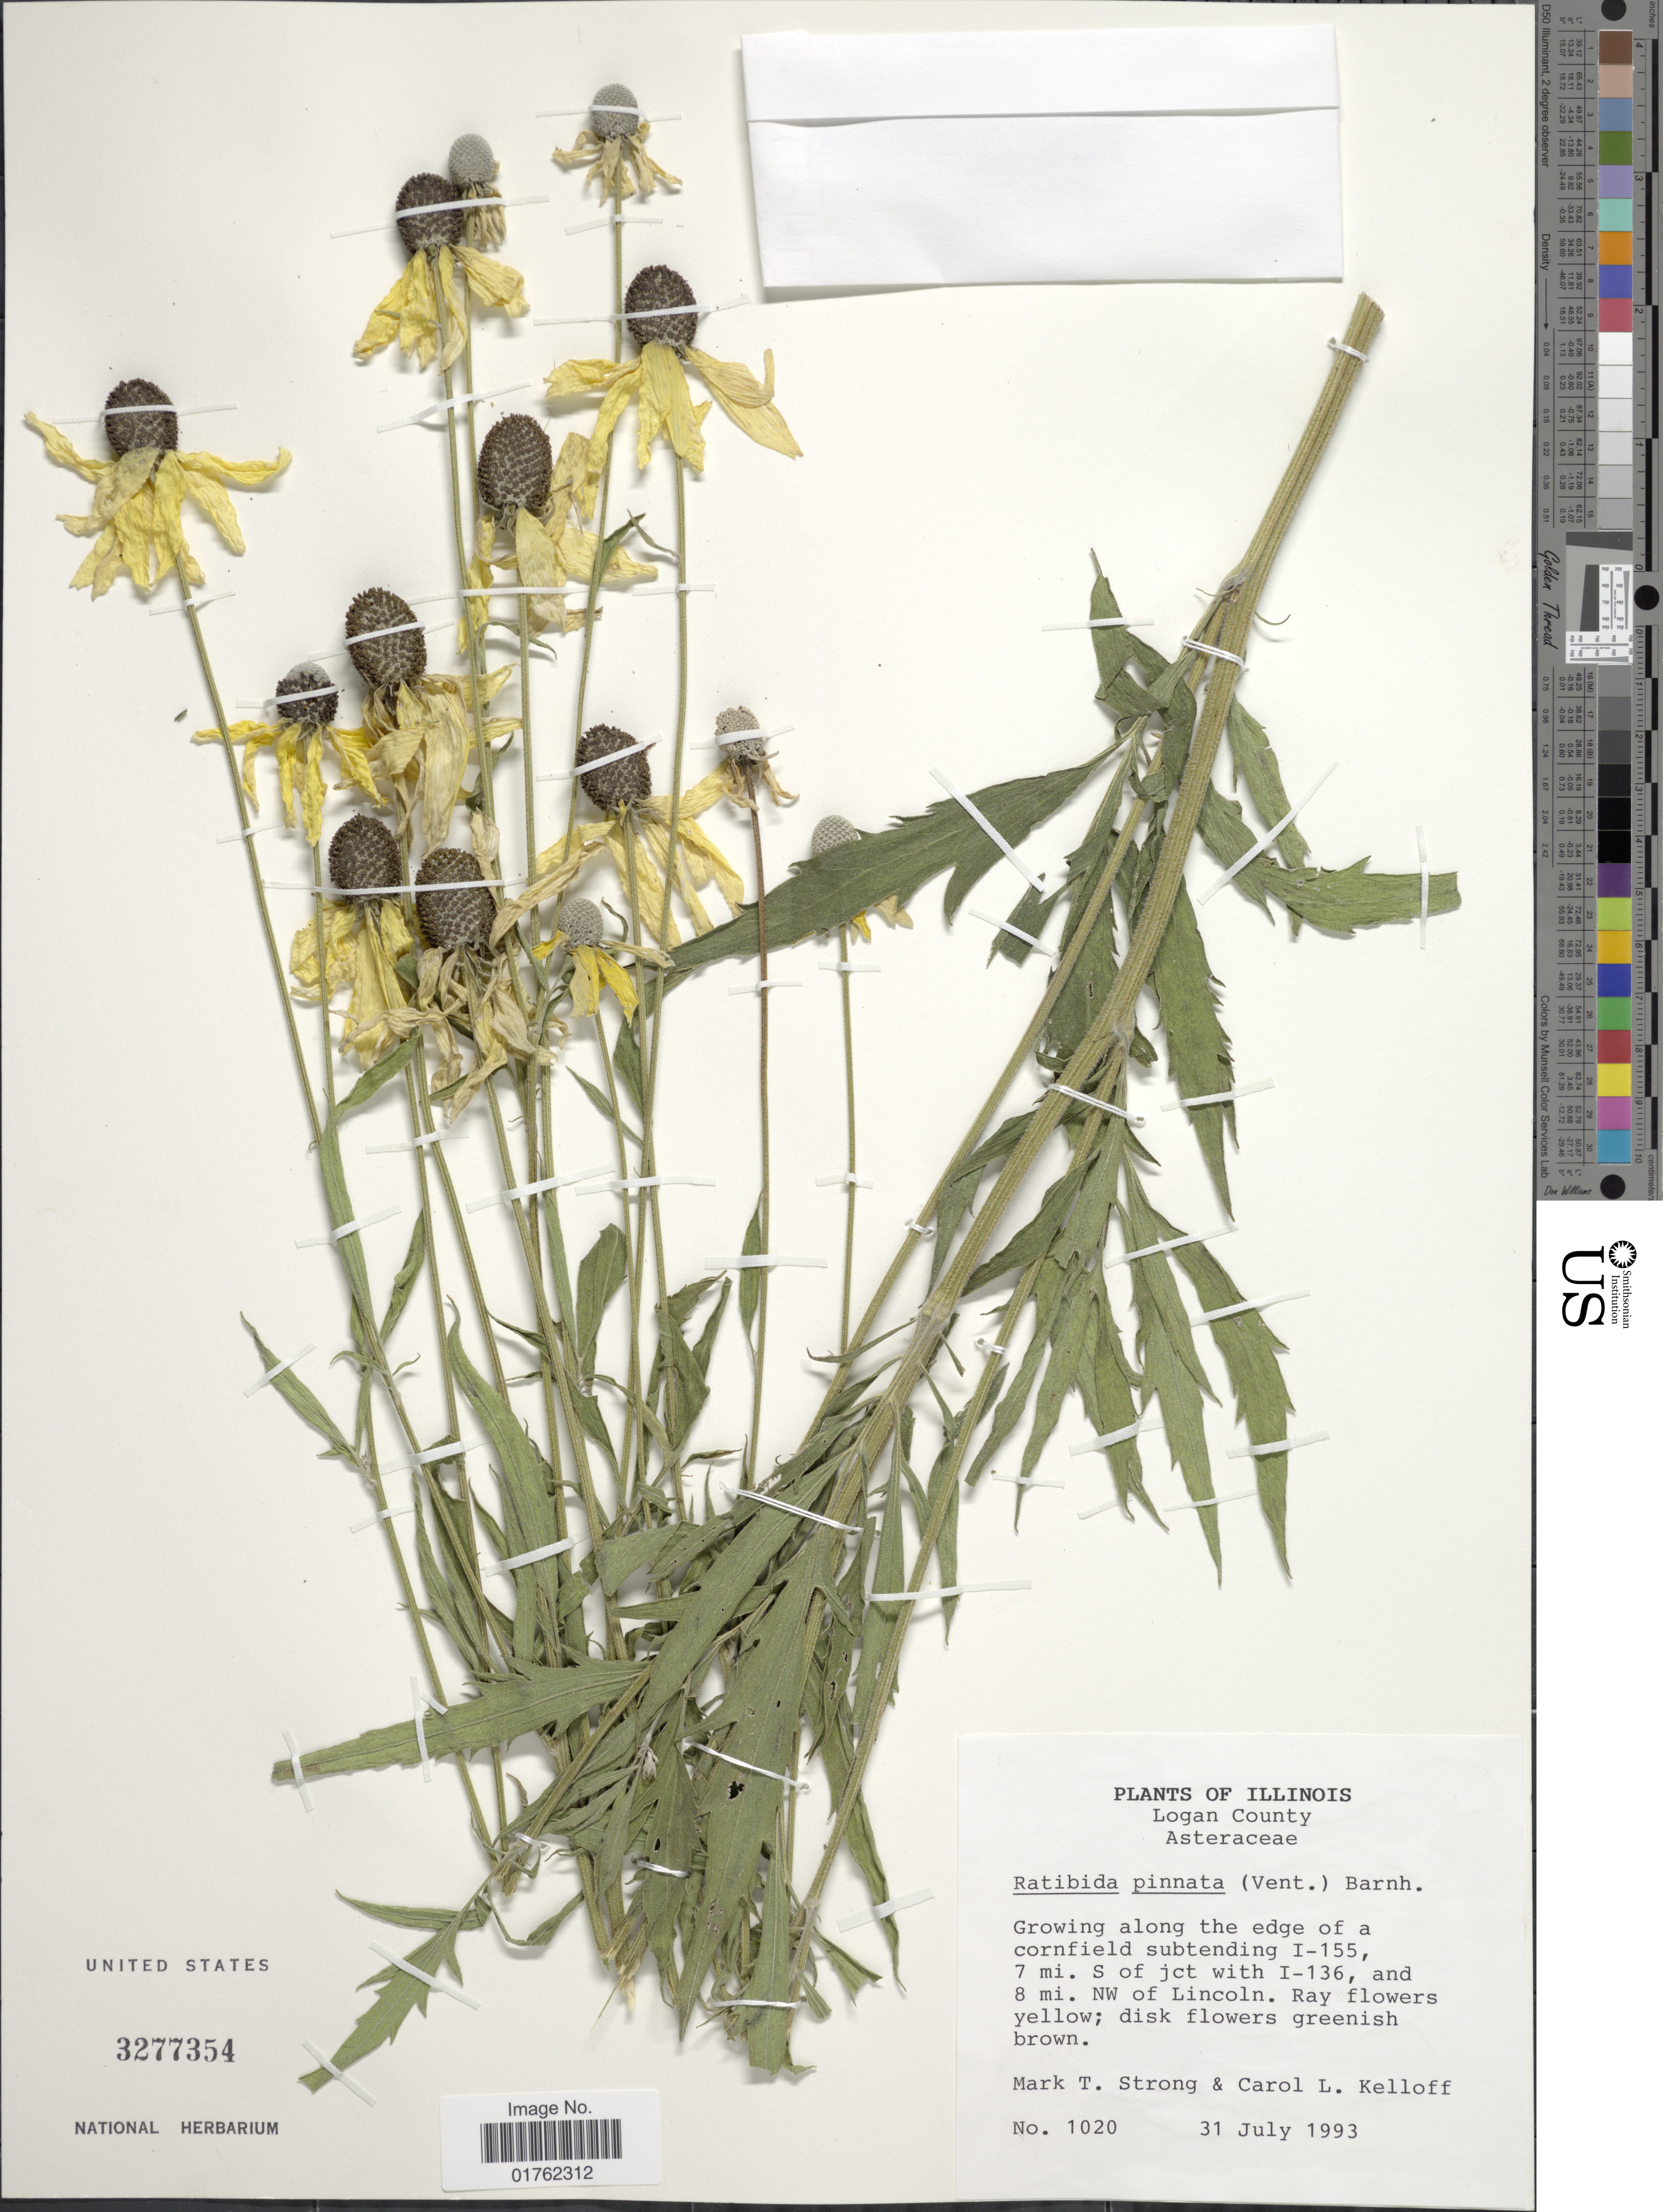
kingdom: Plantae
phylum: Tracheophyta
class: Magnoliopsida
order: Asterales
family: Asteraceae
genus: Ratibida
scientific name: Ratibida pinnata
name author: (Vent.) Barnhart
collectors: M. T. Strong & C. L. Kelloff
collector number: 1020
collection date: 1993-07-31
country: United States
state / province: Illinois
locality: Logan County, Growing along the edge of a cornfield subtending I-55, 7 mi. S of jct with I-136, and 8 mi. NW of Lincoln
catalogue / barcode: US 3277354